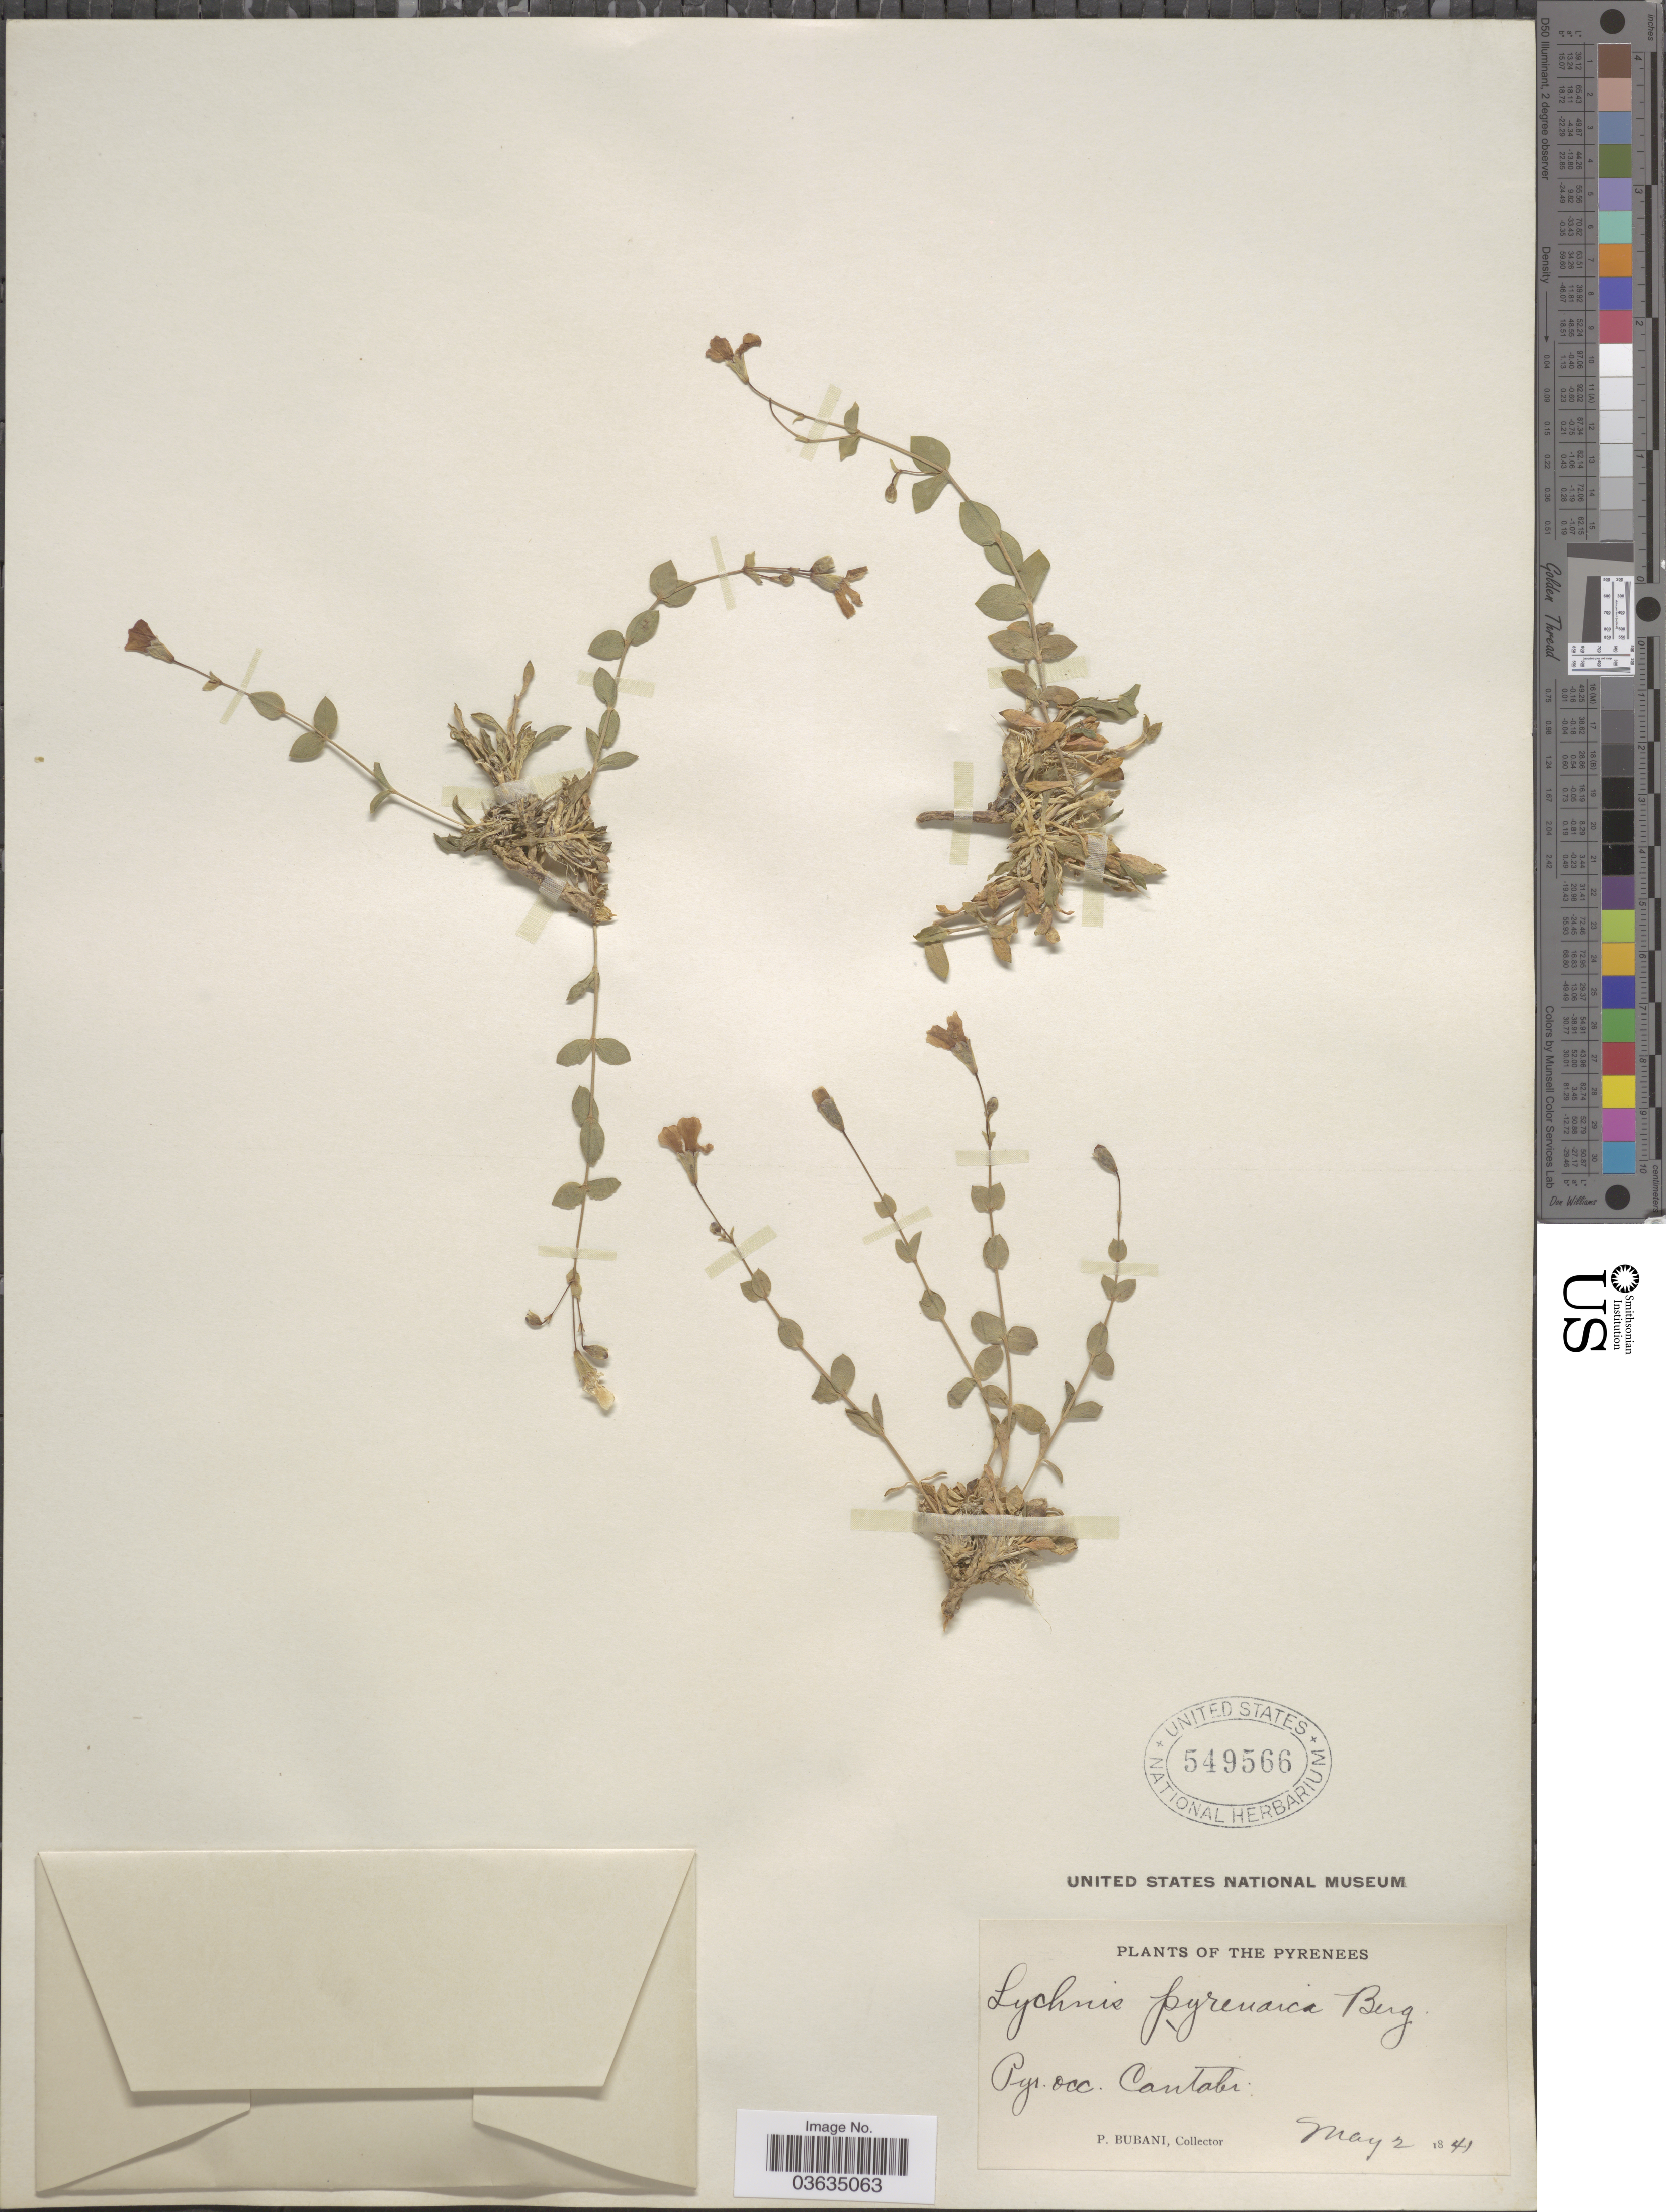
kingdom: Plantae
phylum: Tracheophyta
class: Magnoliopsida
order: Caryophyllales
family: Caryophyllaceae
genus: Petrocoptis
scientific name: Petrocoptis pyrenaica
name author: A. Braun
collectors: P. Bubani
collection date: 1841-05-02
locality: The Pyrenees. Pyr. occ. Cantabi.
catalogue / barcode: US 549566